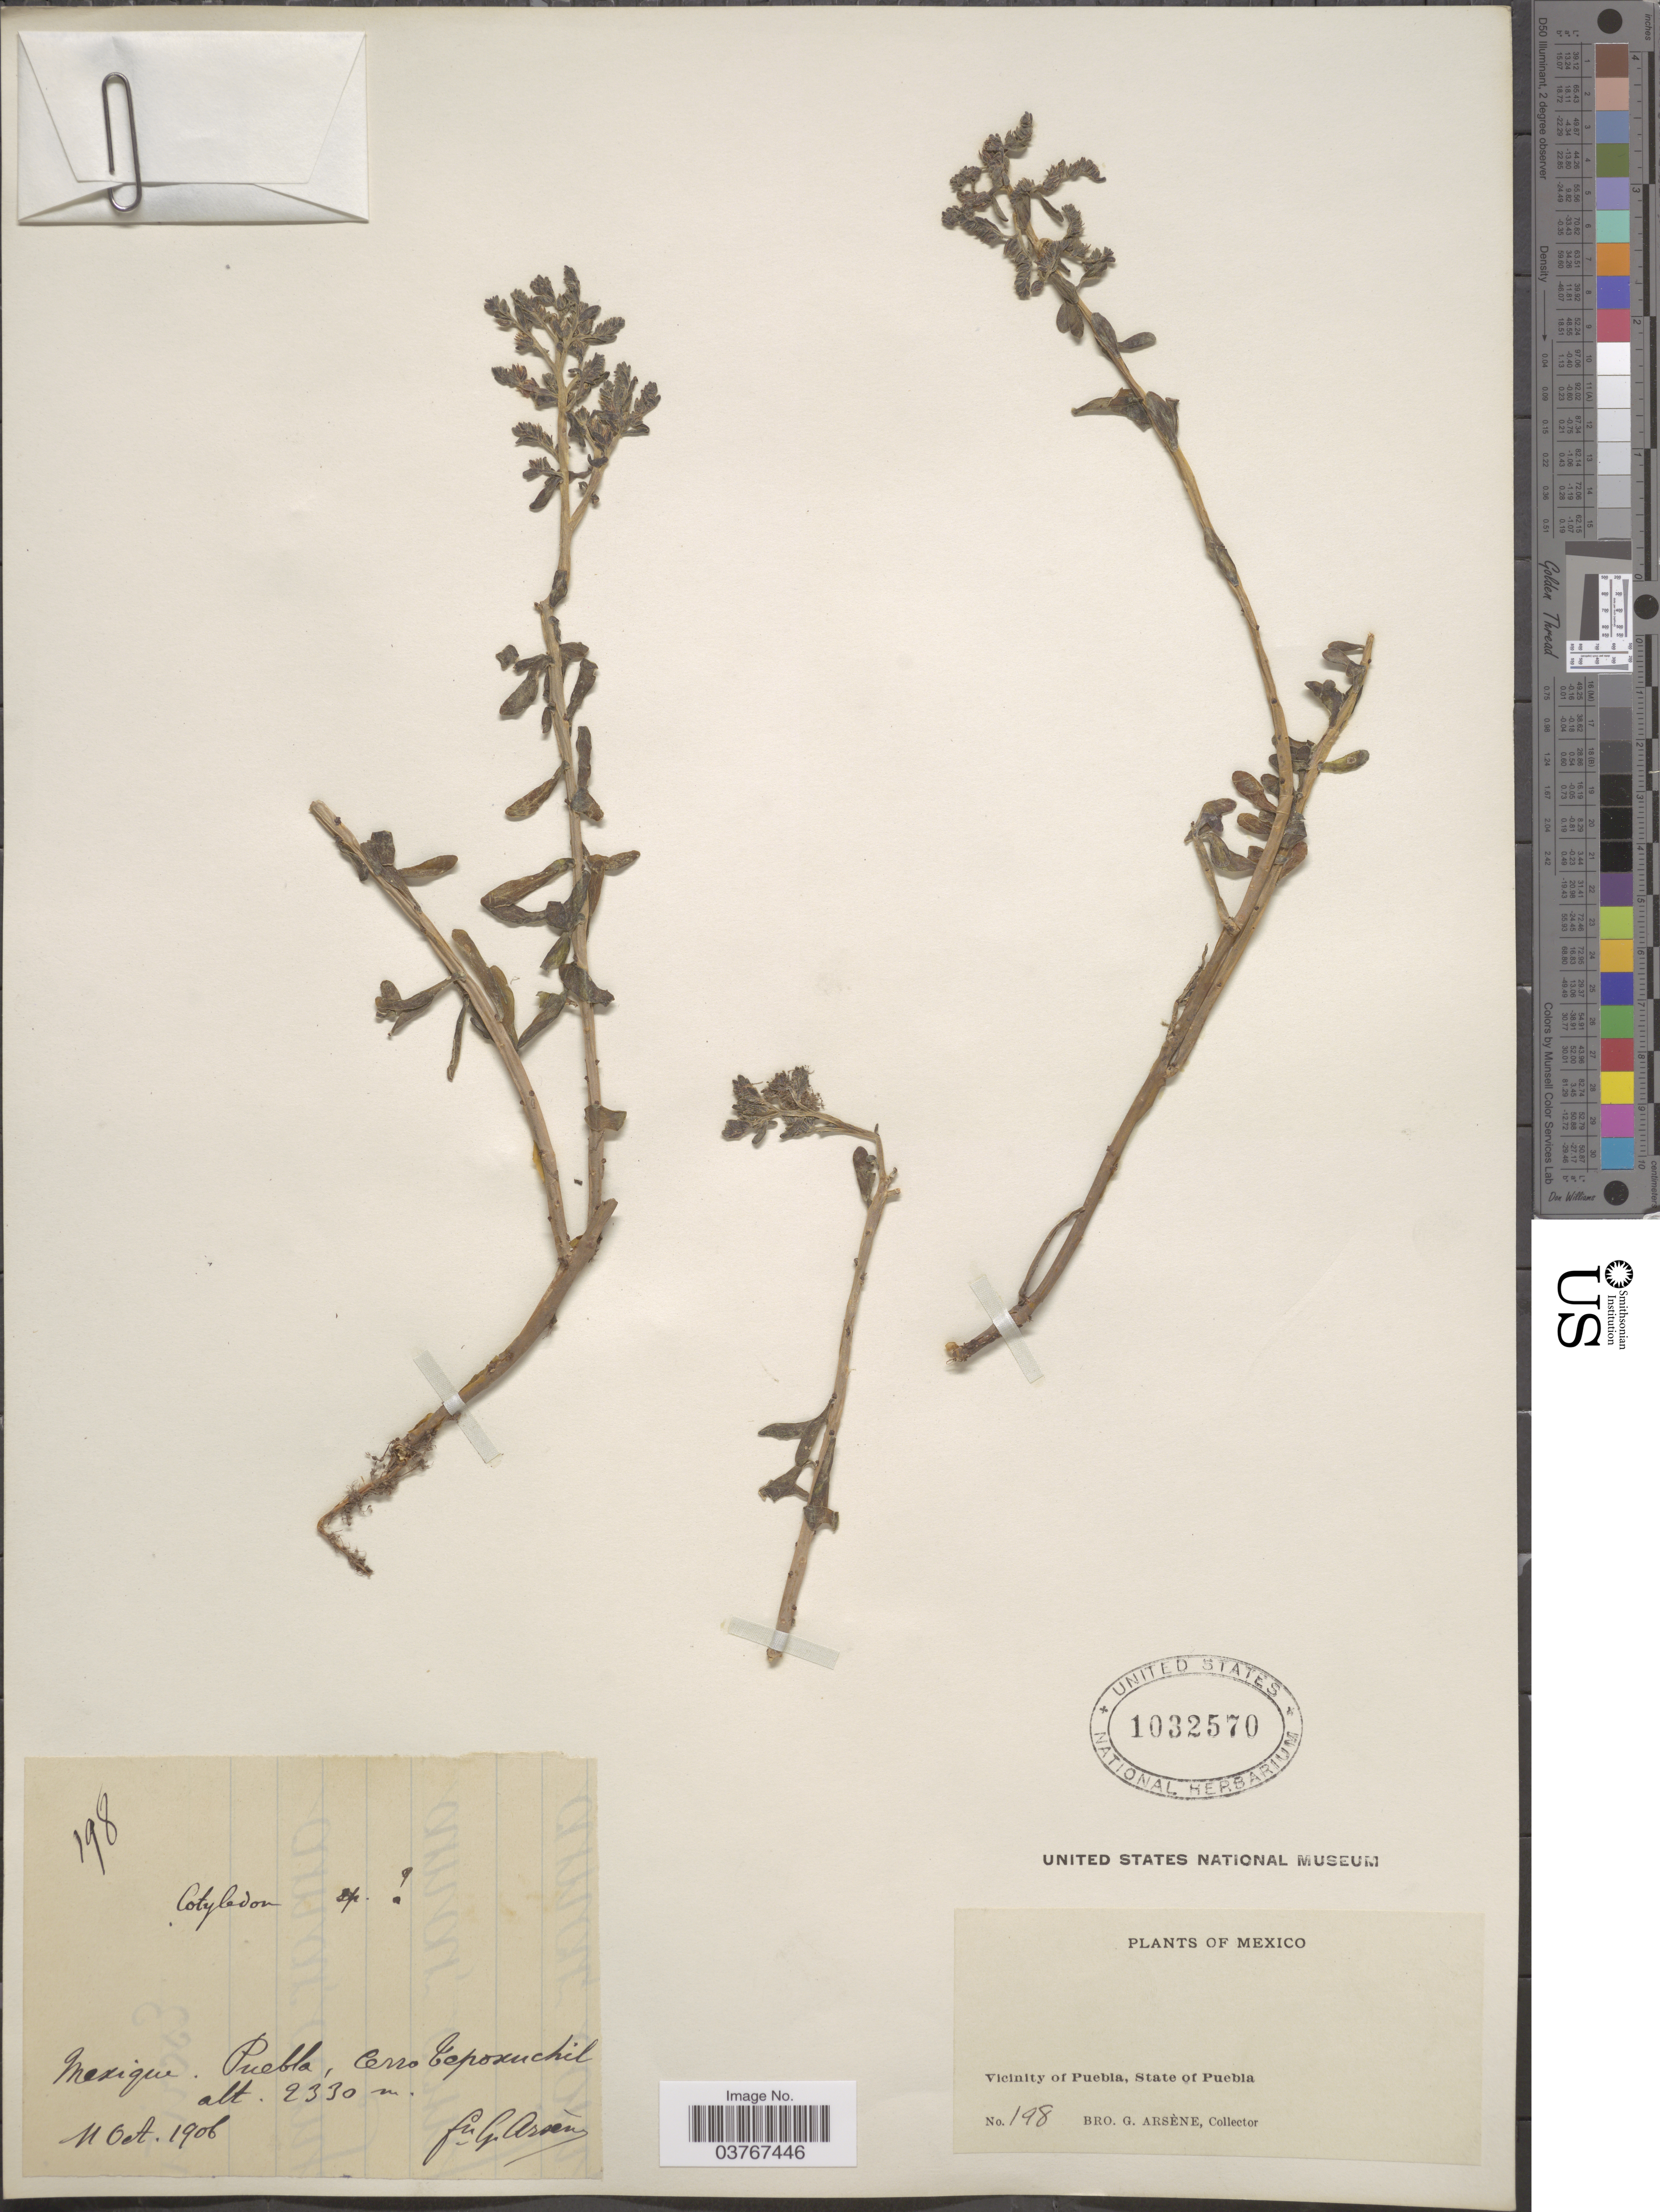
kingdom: Plantae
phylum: Tracheophyta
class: Magnoliopsida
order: Saxifragales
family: Crassulaceae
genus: Sedum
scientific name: Sedum sp.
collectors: Bro. G. Arsène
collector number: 198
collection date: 1906-10-11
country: Mexico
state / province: Puebla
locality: Cerro Tepoxuchil. Vicinity of Puebla.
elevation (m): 2330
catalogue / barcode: US 1032570